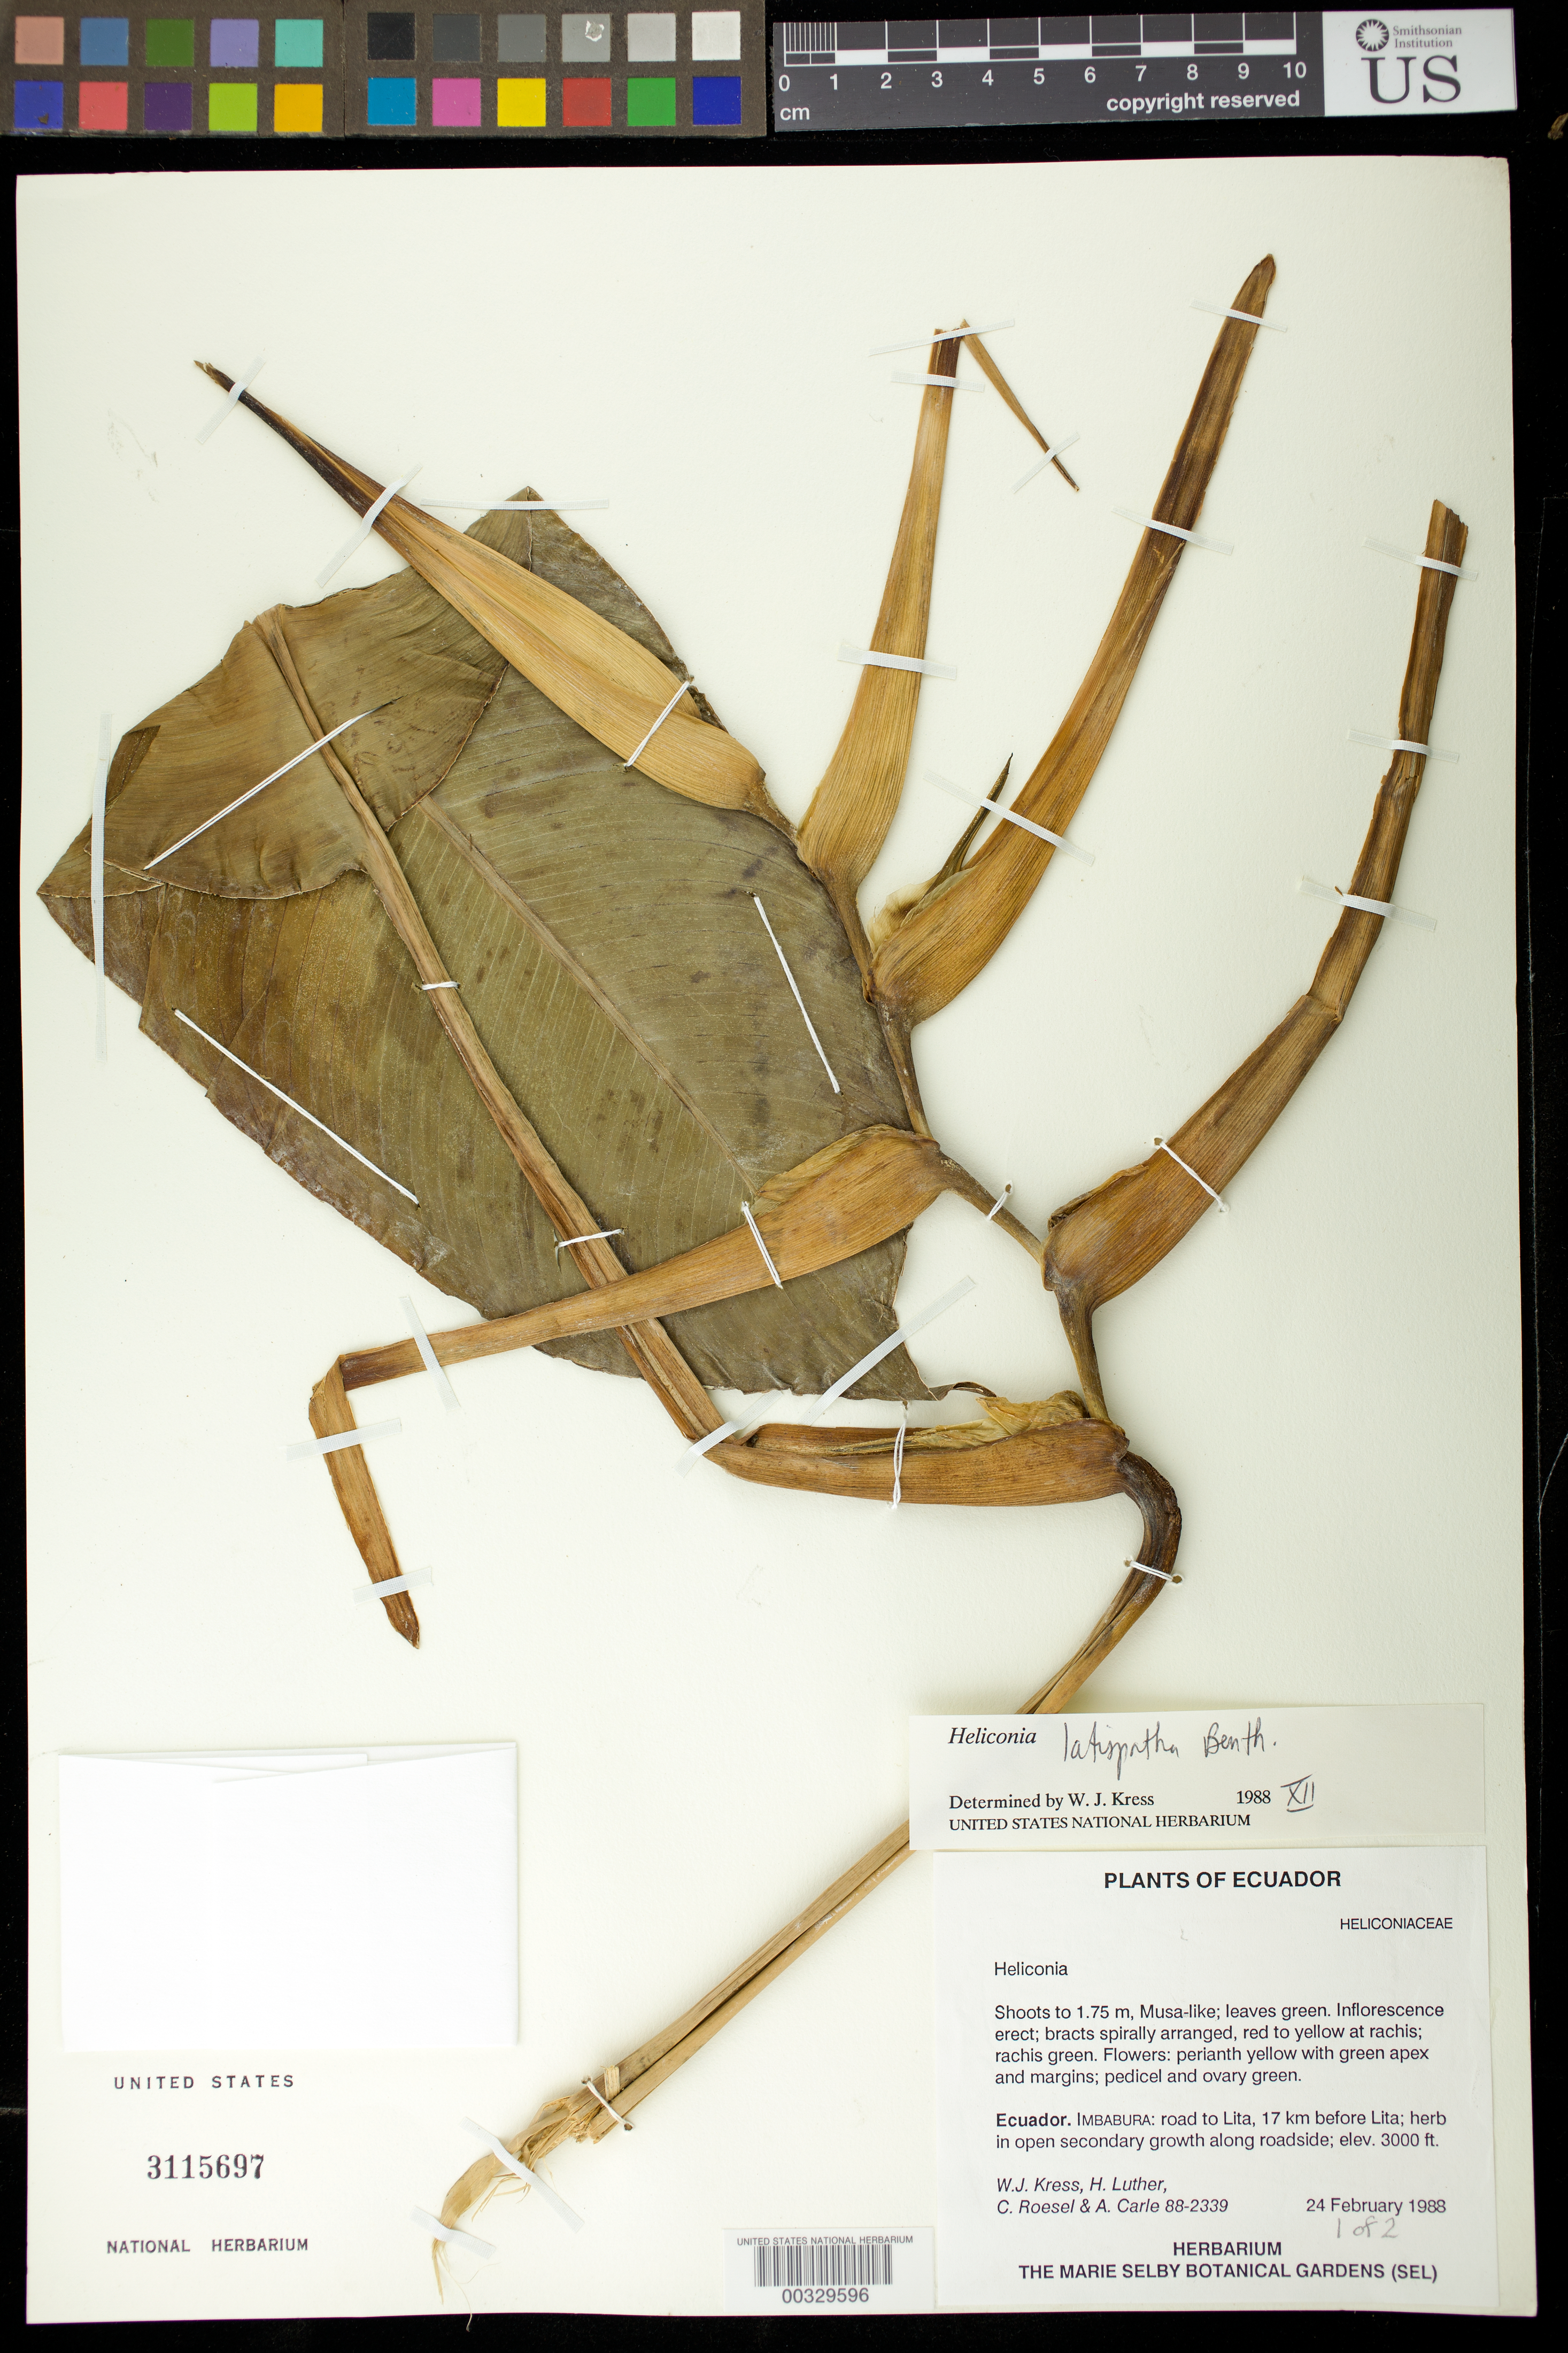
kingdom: Plantae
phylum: Tracheophyta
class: Liliopsida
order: Zingiberales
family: Heliconiaceae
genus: Heliconia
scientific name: Heliconia latispatha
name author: Benth.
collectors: W. J. Kress, Harry E. Luther, C. S. Roesel & A. Carle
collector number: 88-2339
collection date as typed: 24 Feb 1988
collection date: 1988-02-24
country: Ecuador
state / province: Imbabura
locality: Road to Lita, 17 km before Lita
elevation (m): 914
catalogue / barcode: US 3115697